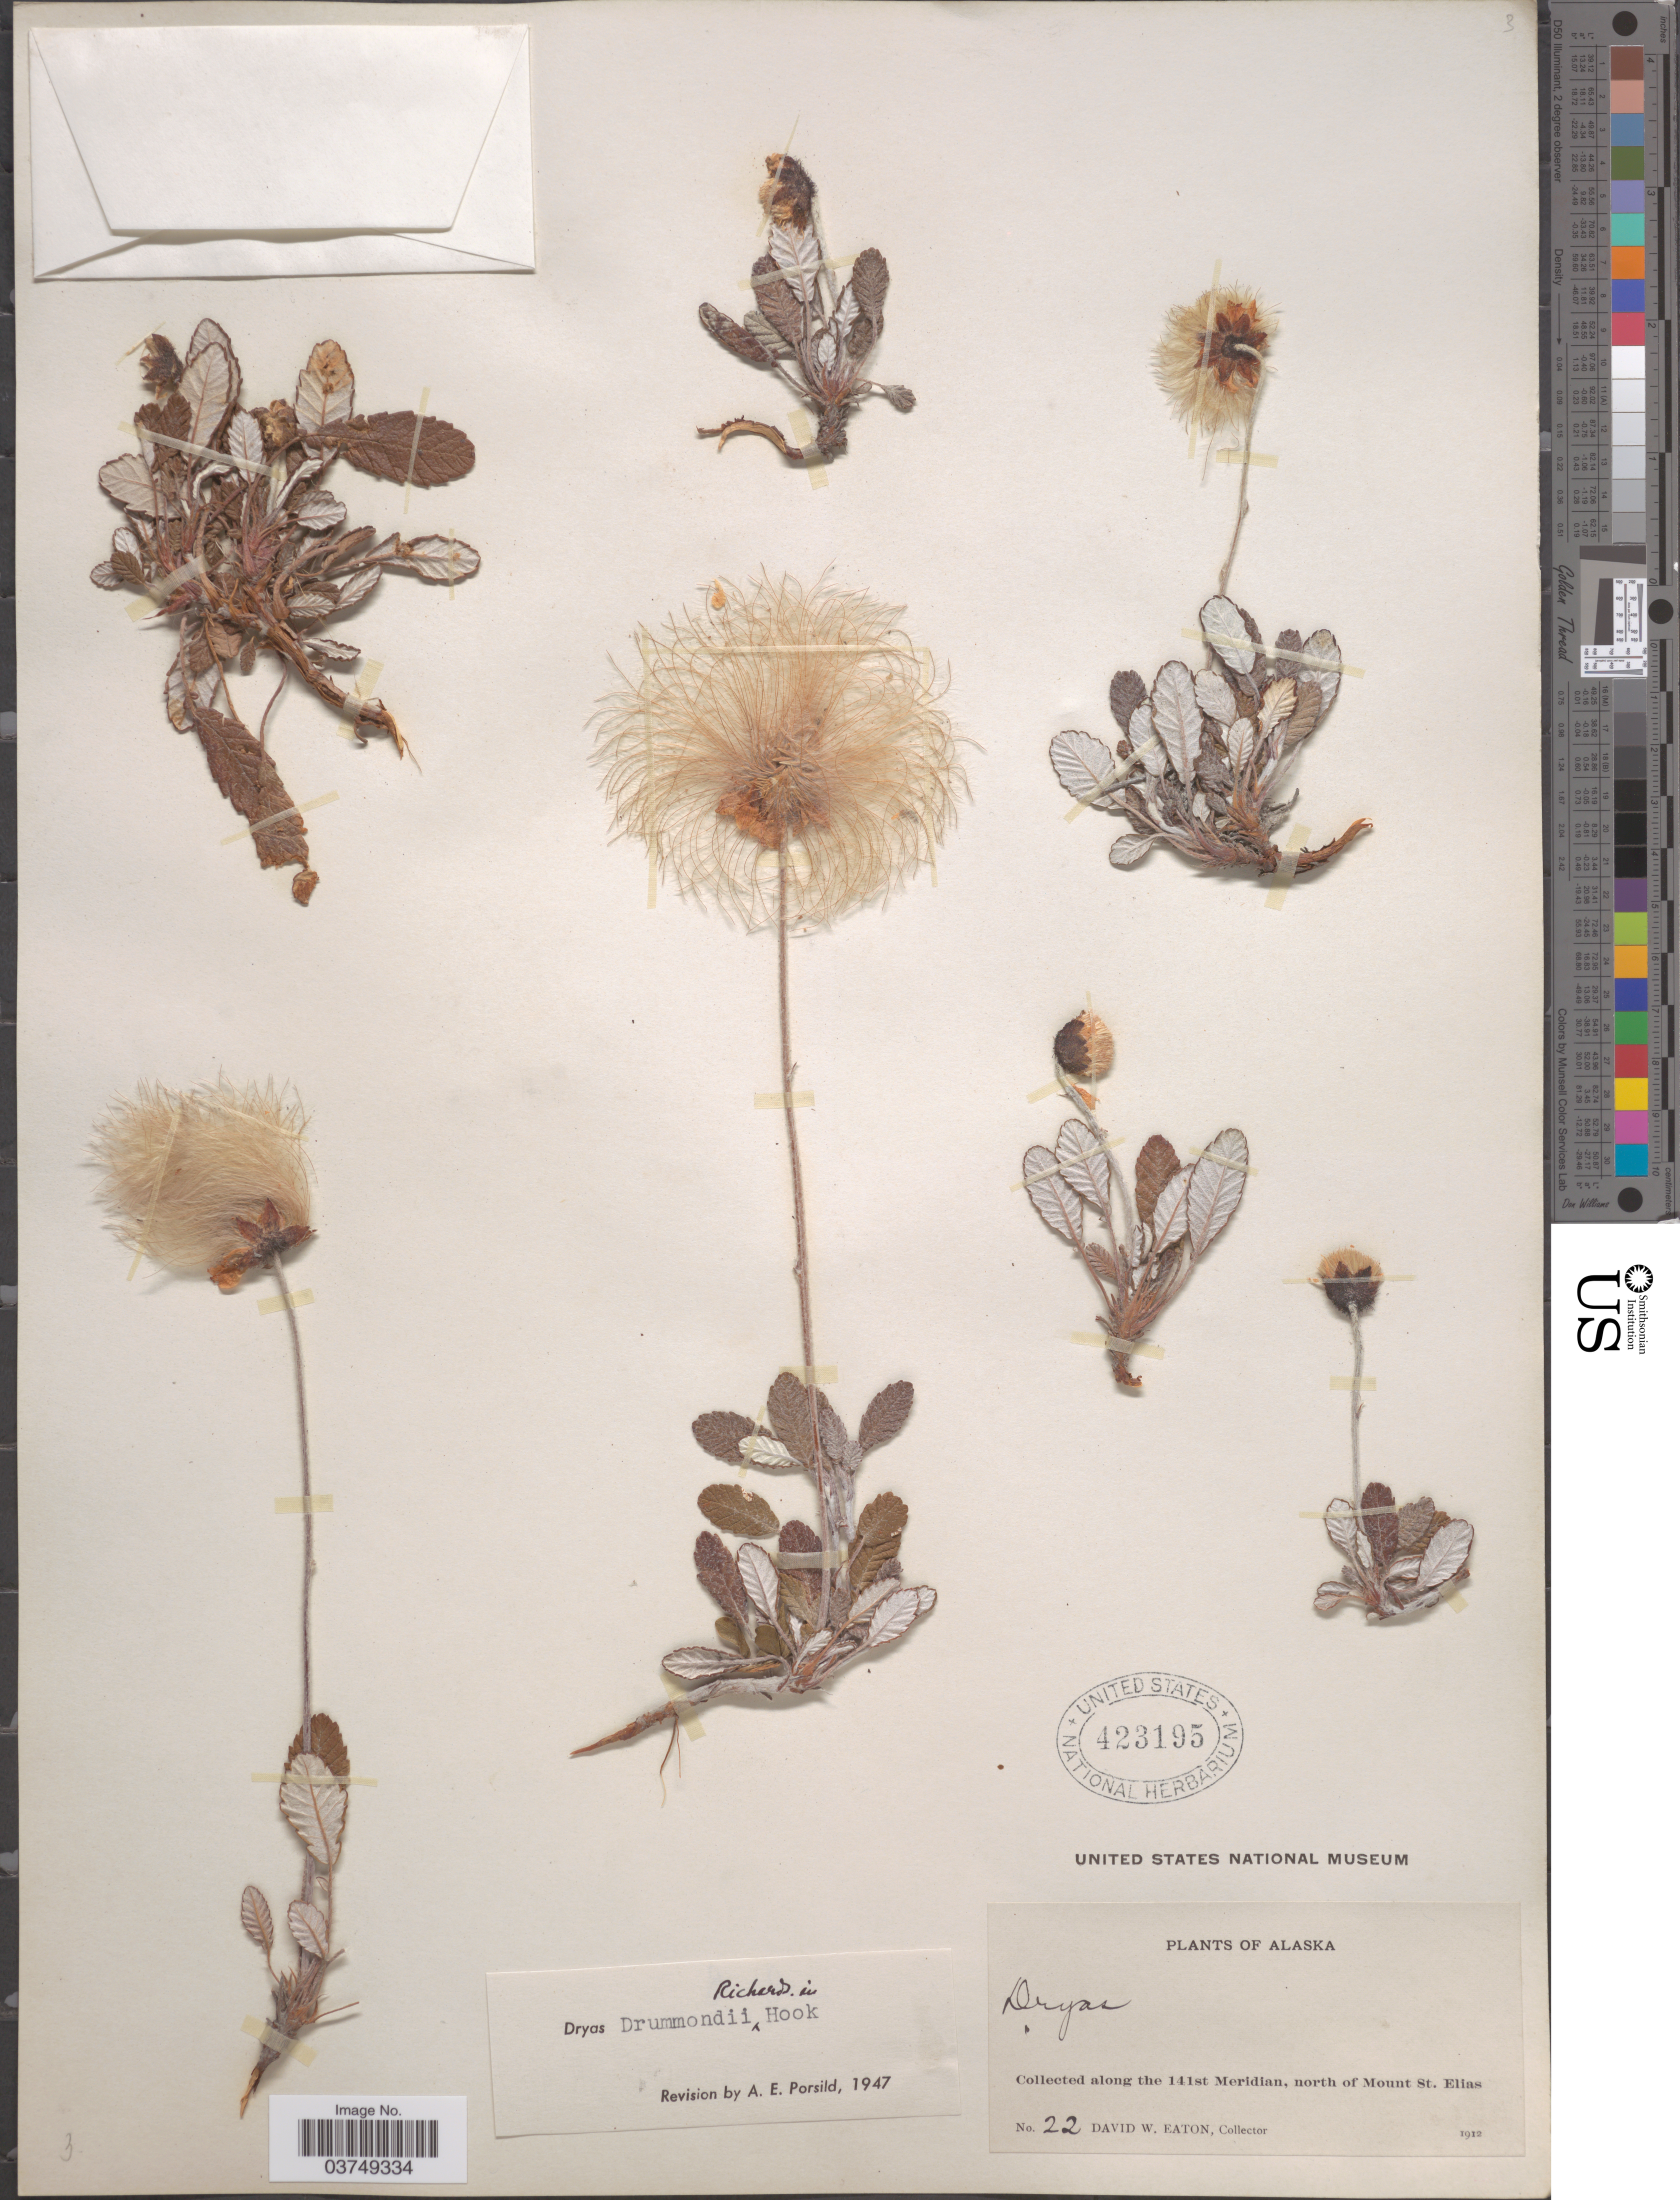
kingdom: Plantae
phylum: Tracheophyta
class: Magnoliopsida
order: Rosales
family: Rosaceae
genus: Dryas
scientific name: Dryas drummondii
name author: Hook. & Richardson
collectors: D. Eaton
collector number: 22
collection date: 1912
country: United States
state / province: Alaska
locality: Along the 141st Meridian, north of Mount St. Elias.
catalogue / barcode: US 423195